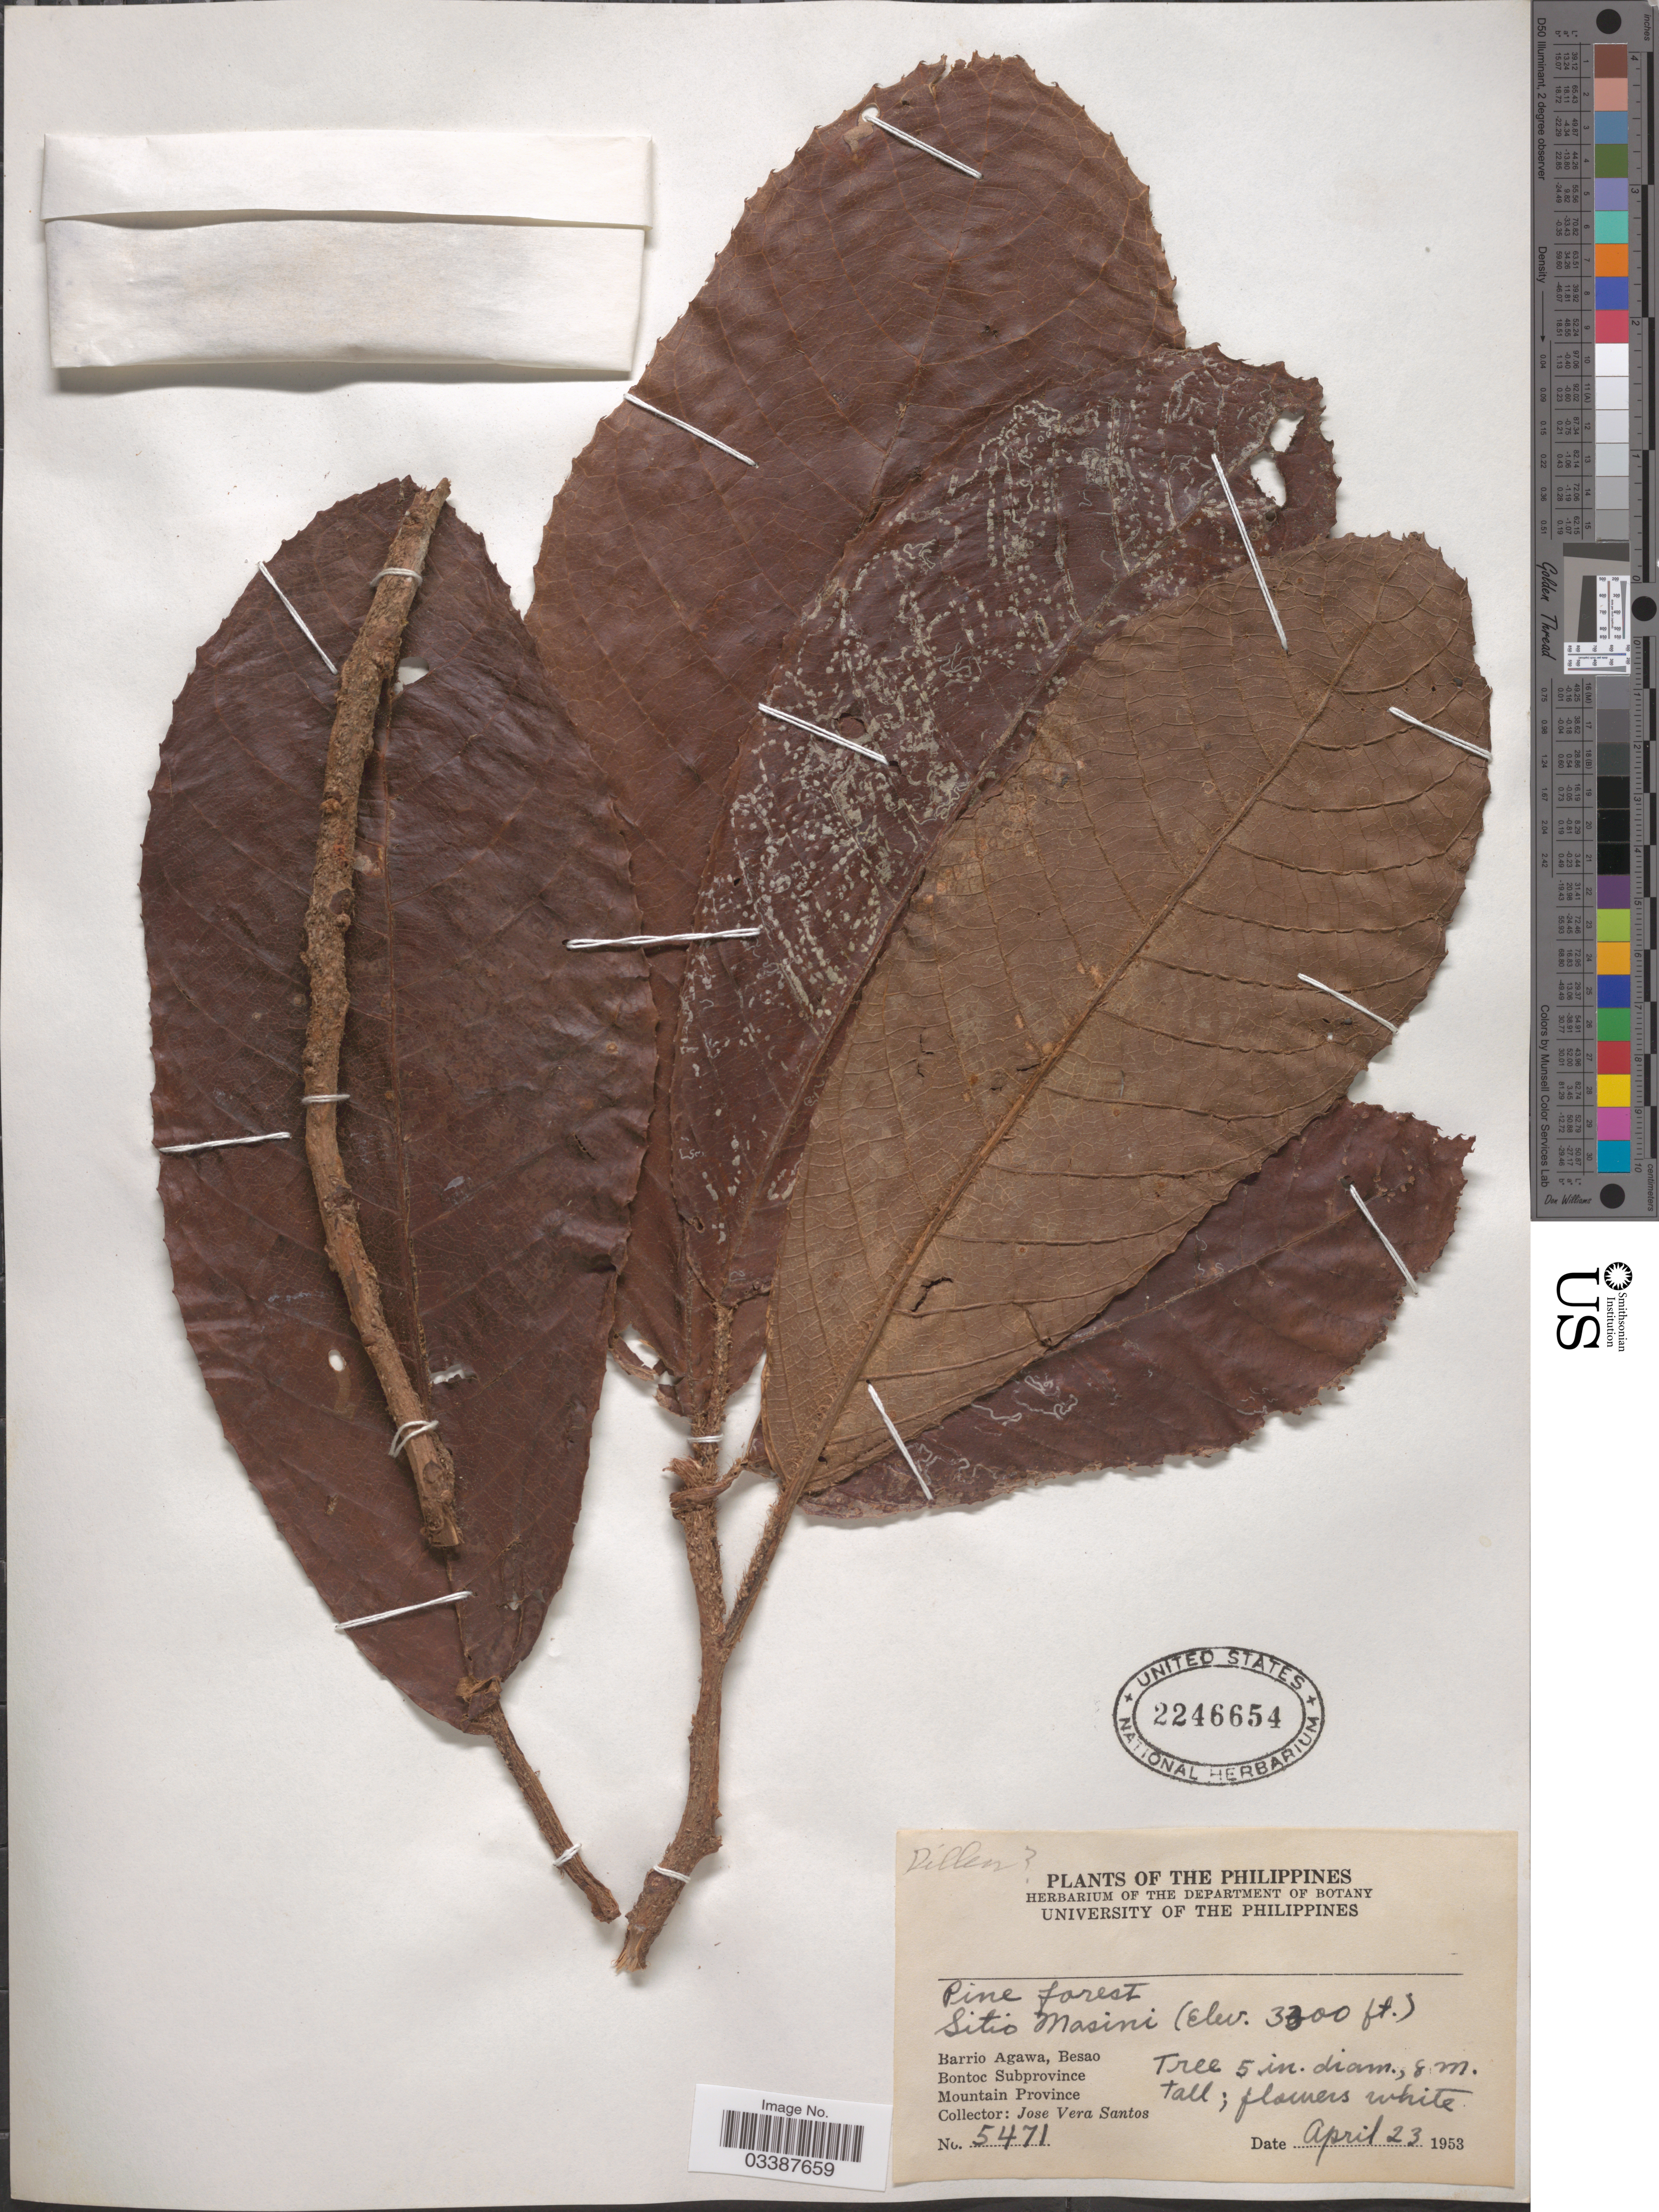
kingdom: Plantae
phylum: Tracheophyta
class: Magnoliopsida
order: Ericales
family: Actinidiaceae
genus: Saurauia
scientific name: Saurauia sp.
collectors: J. V. Santos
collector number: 5471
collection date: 1953-04-23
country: Philippines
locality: Sitio Masini, Barrio Agawa, Besao, Bontoc Subprovince, Mountain Province.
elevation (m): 1006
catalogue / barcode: US 2246654